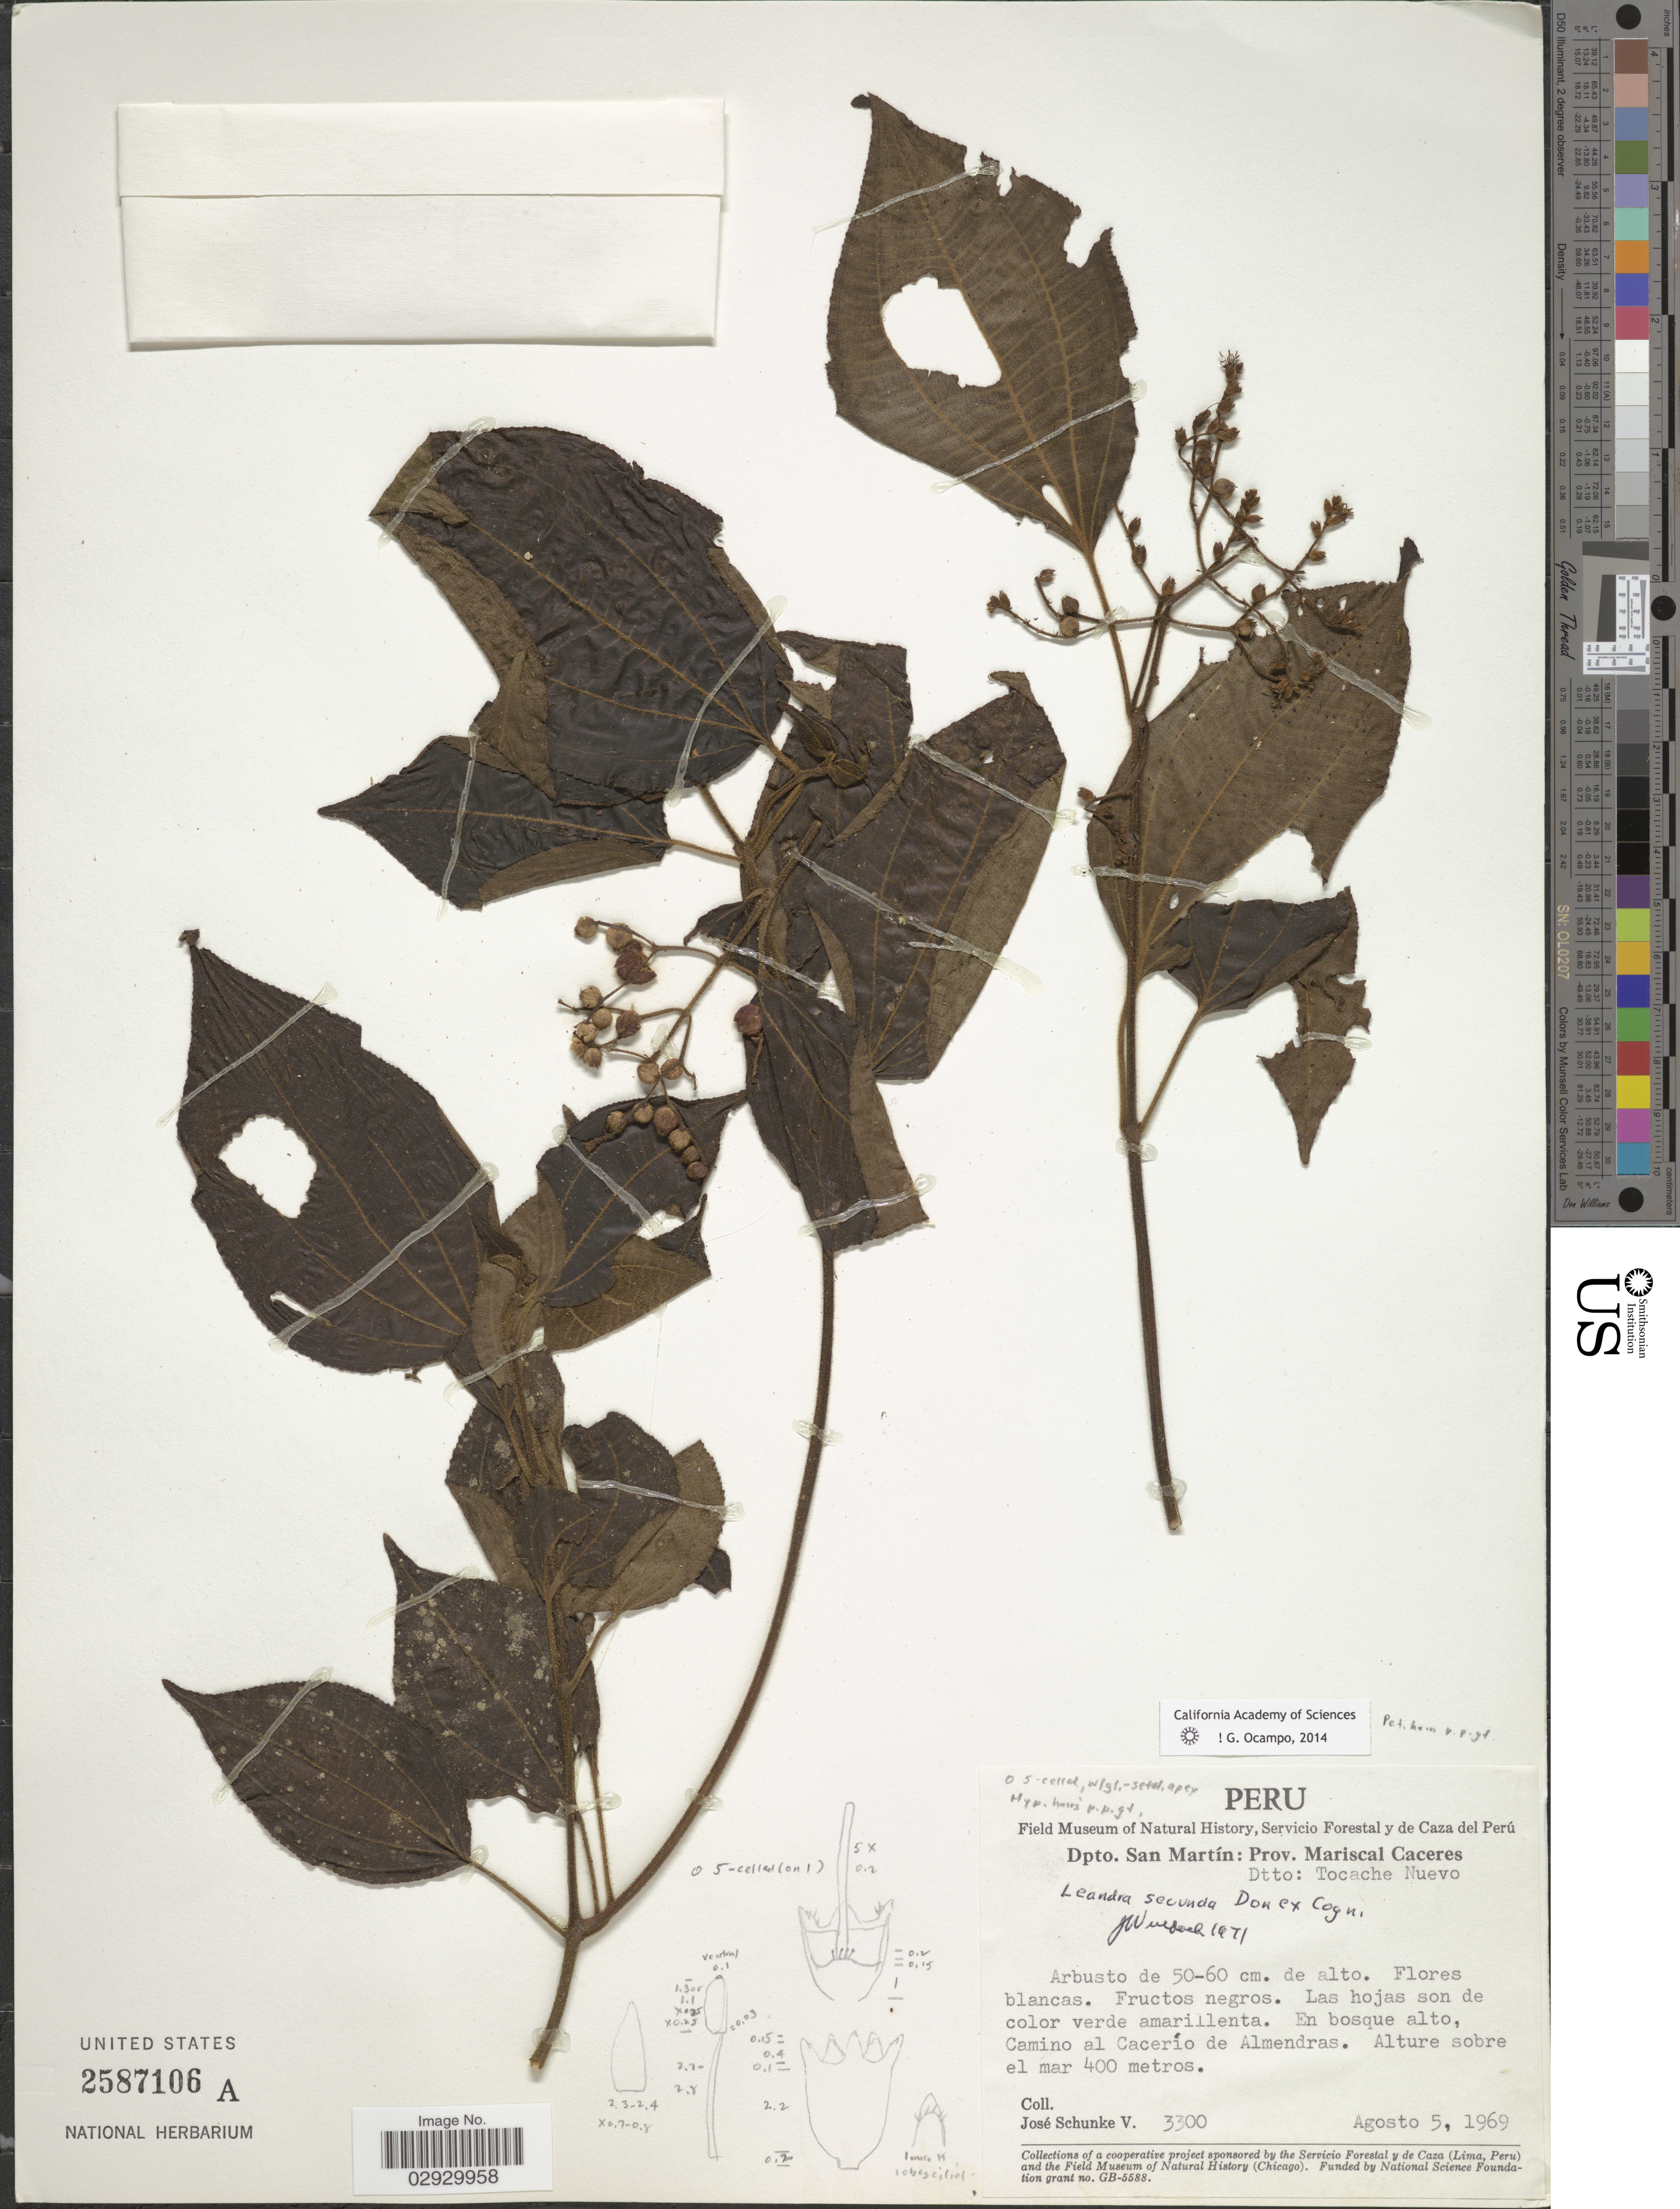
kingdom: Plantae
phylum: Tracheophyta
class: Magnoliopsida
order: Myrtales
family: Melastomataceae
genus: Leandra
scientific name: Leandra secunda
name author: (D. Don) Cogn.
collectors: J. Schunke Vigo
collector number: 3300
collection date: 1969-08-05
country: Peru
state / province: San Martín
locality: Dpto. San Martín: Prov. Mariscal Caceres, Dtto. Tocache Nuevo, Camino al Cacerío de Almendras.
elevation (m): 400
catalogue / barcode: US 2587106A